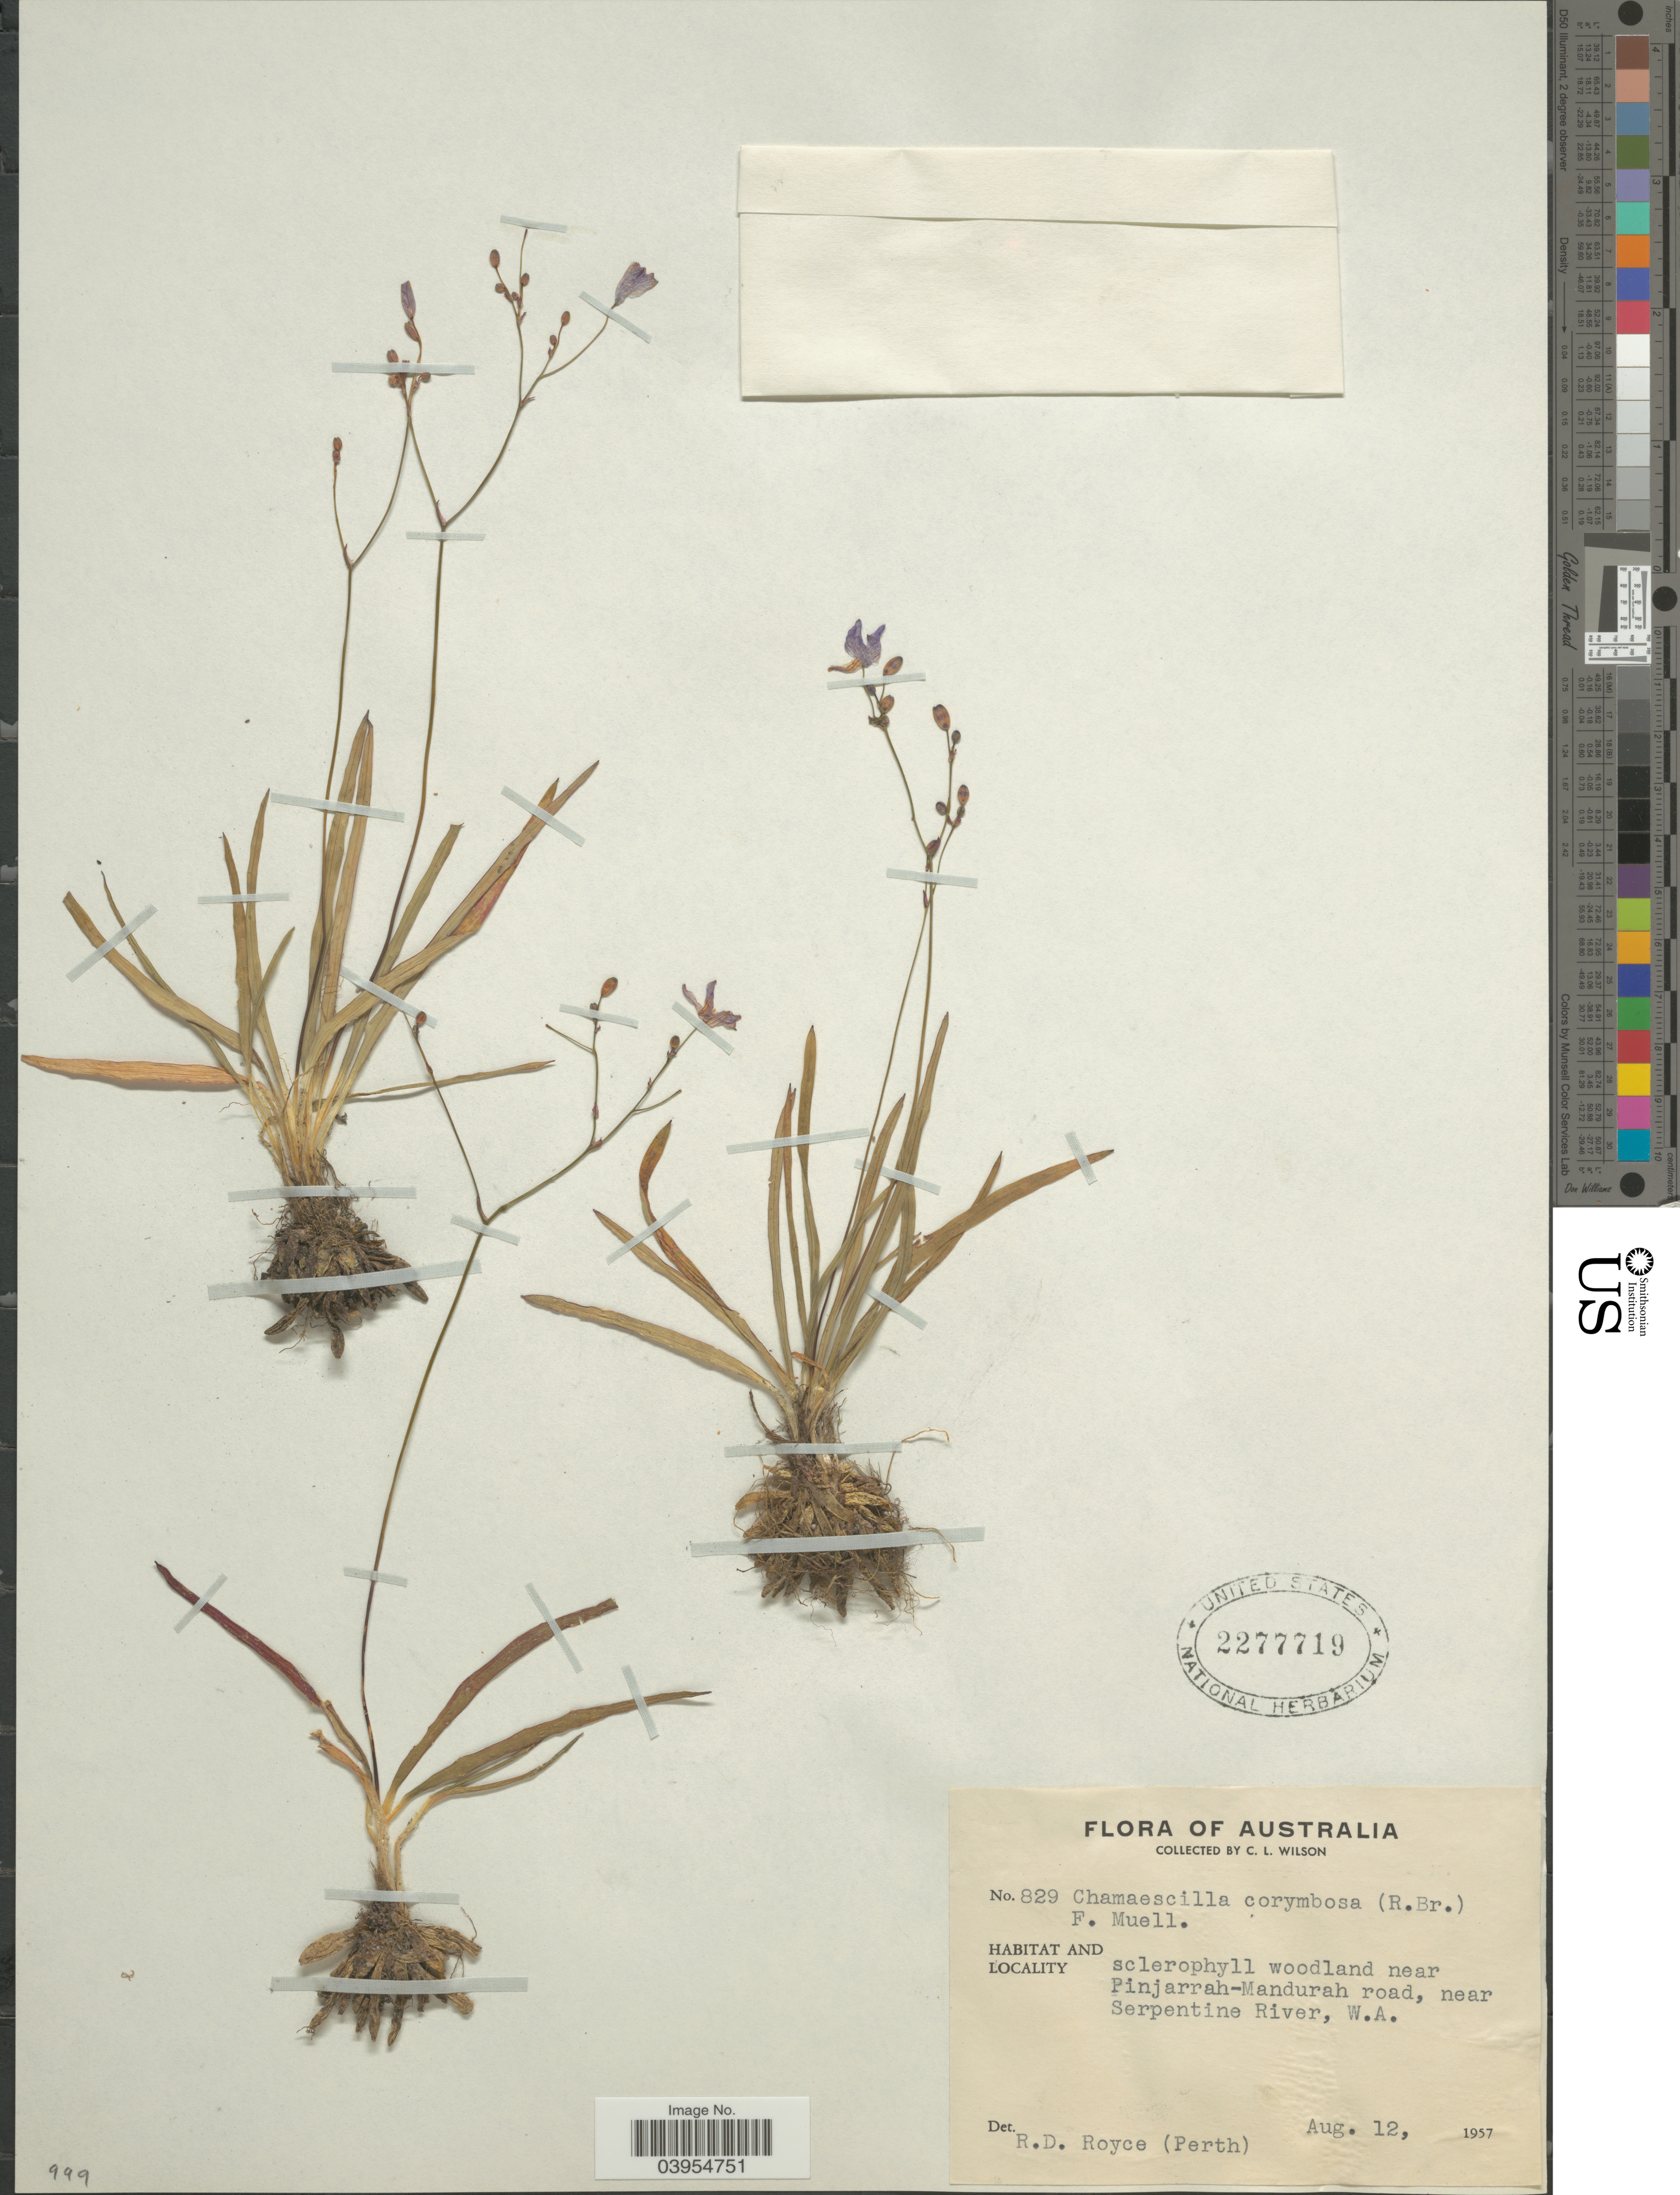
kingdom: Plantae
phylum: Tracheophyta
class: Liliopsida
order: Asparagales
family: Asphodelaceae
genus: Chamaescilla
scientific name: Chamaescilla corymbosa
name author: F. Muell.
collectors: C. L. Wilson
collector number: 829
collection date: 1957-08-12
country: Australia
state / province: Western Australia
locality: Near Pinjarrah-Mandurah road, near Serpentine River, W.A.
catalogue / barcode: US 2277719